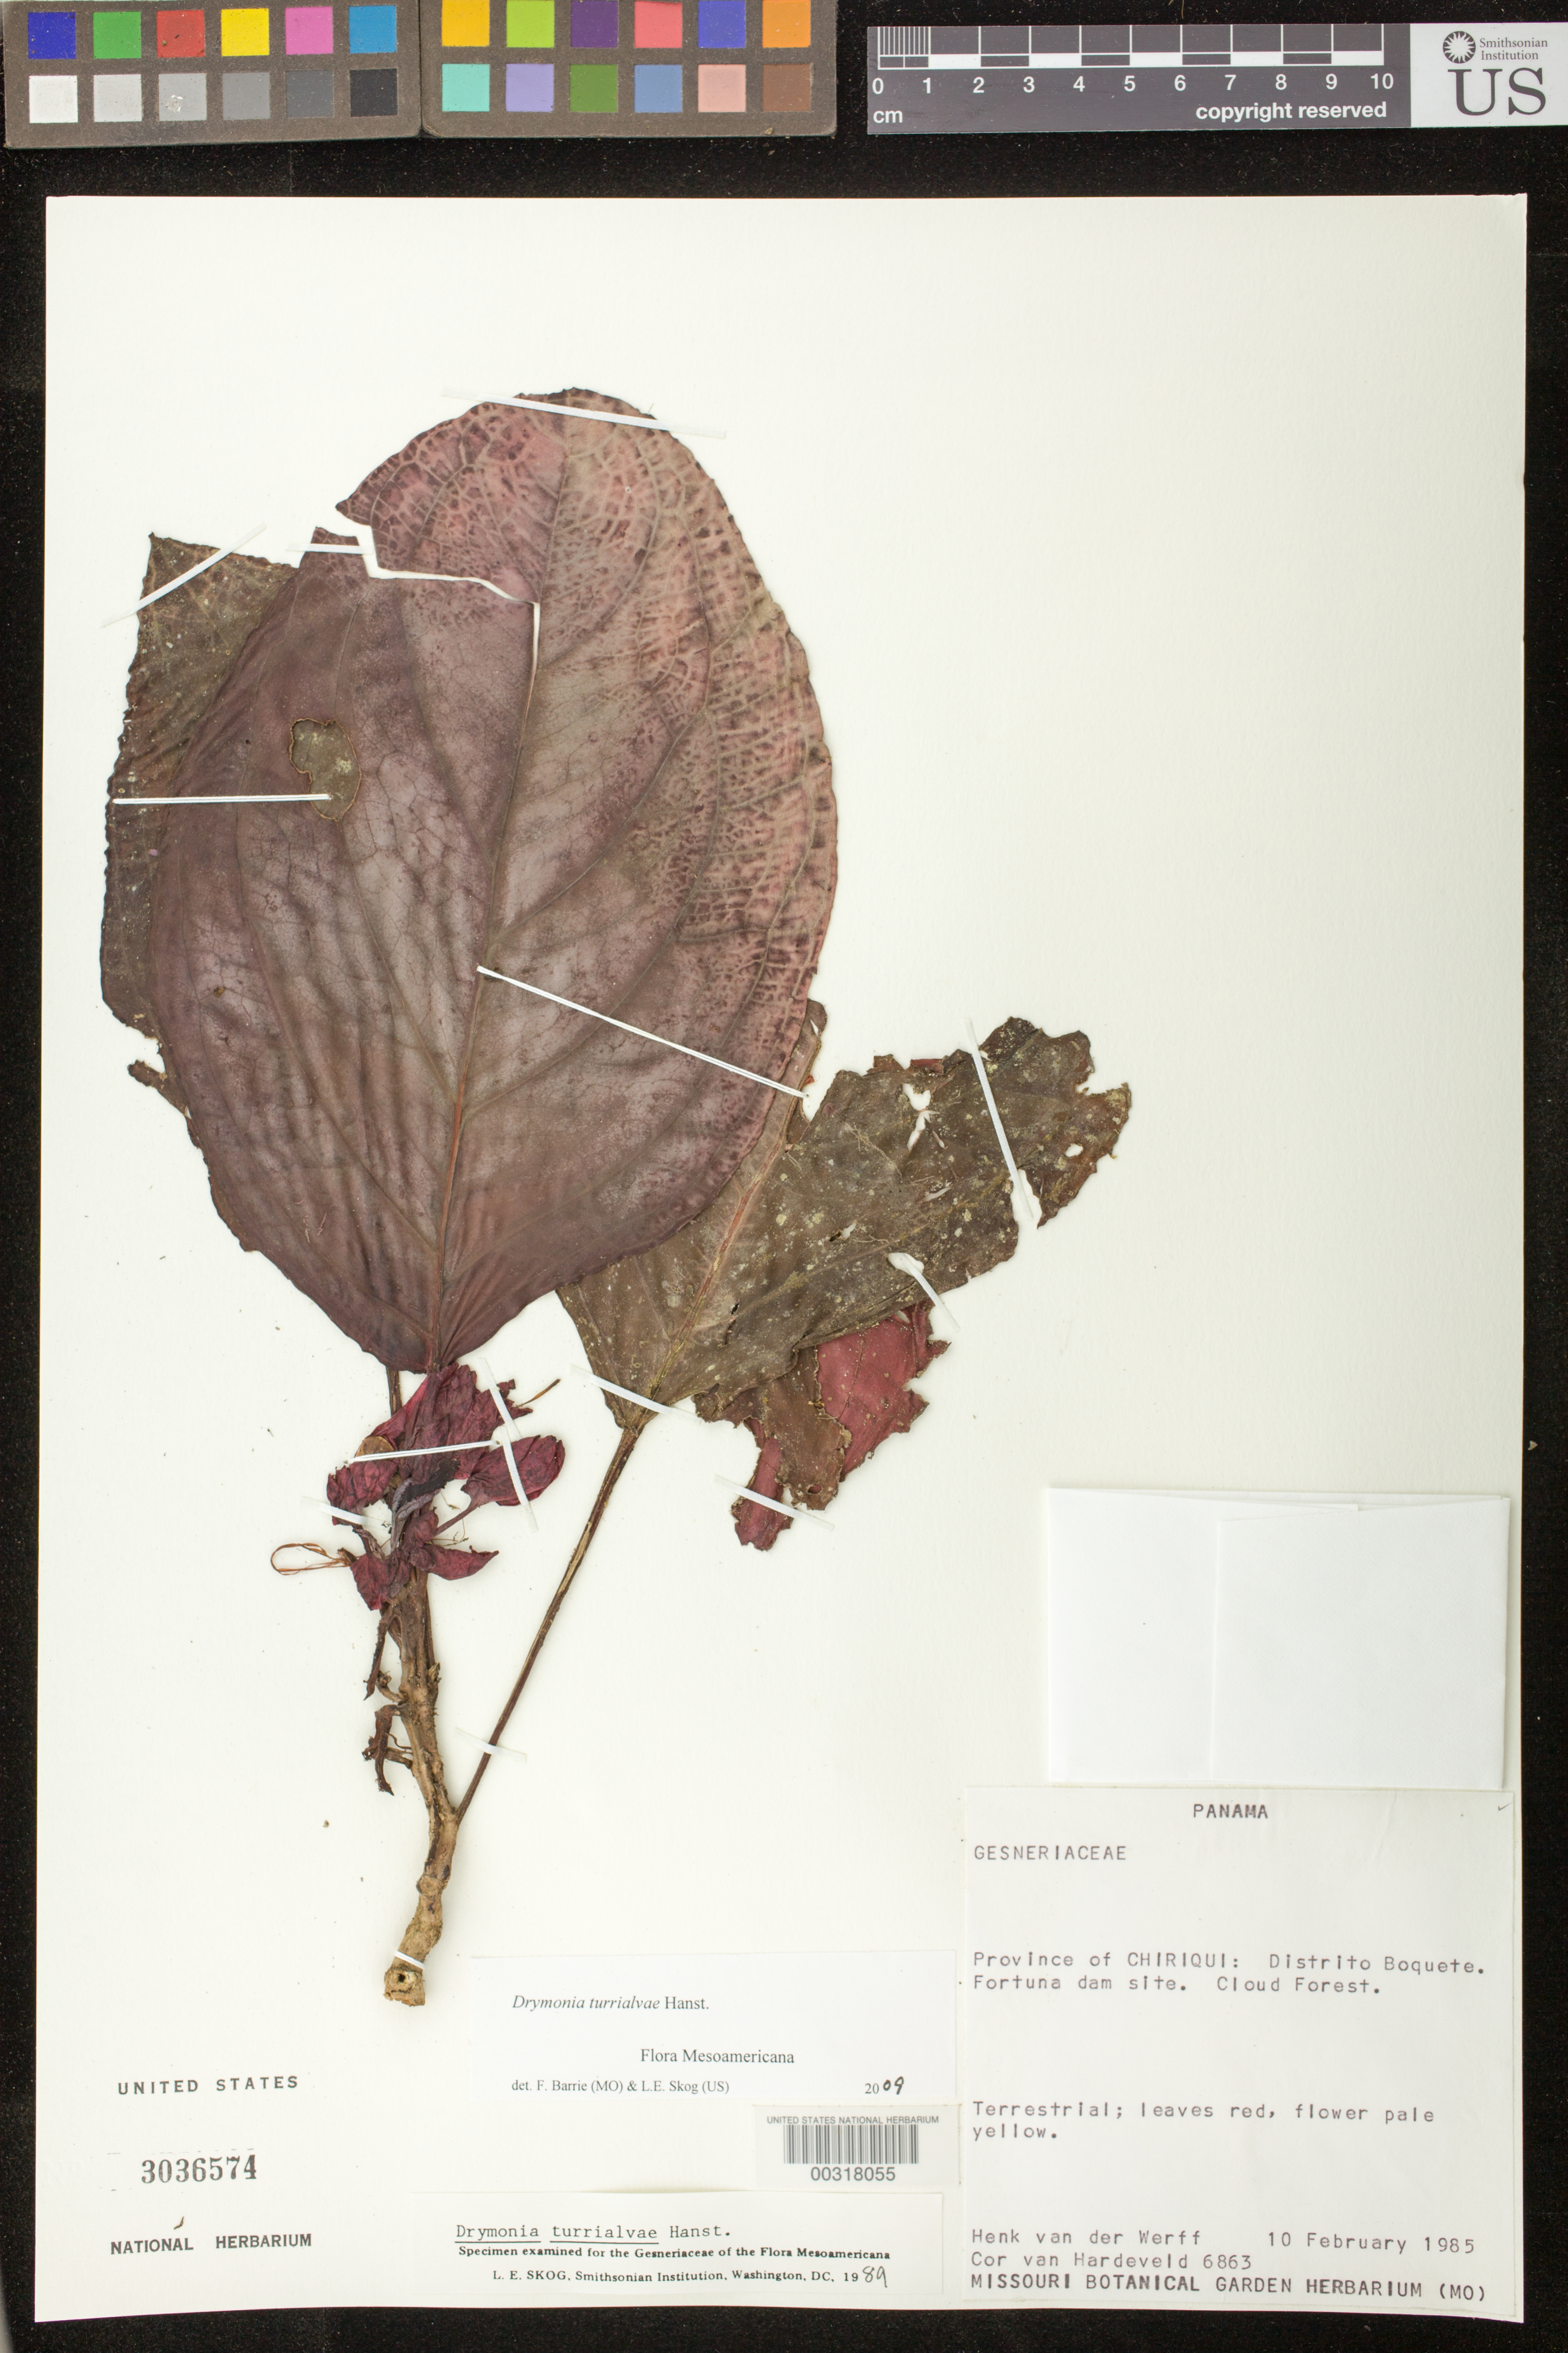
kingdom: Plantae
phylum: Tracheophyta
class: Magnoliopsida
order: Lamiales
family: Gesneriaceae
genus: Drymonia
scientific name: Drymonia turrialvae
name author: Hanst.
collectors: H. van der Werff & C. Van Hardeveld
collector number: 6863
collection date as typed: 10 Feb 1985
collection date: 1985-02-10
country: Panama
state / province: Chiriquí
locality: Dist. Boquete, Fortuna Dam site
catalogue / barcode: US 3036574